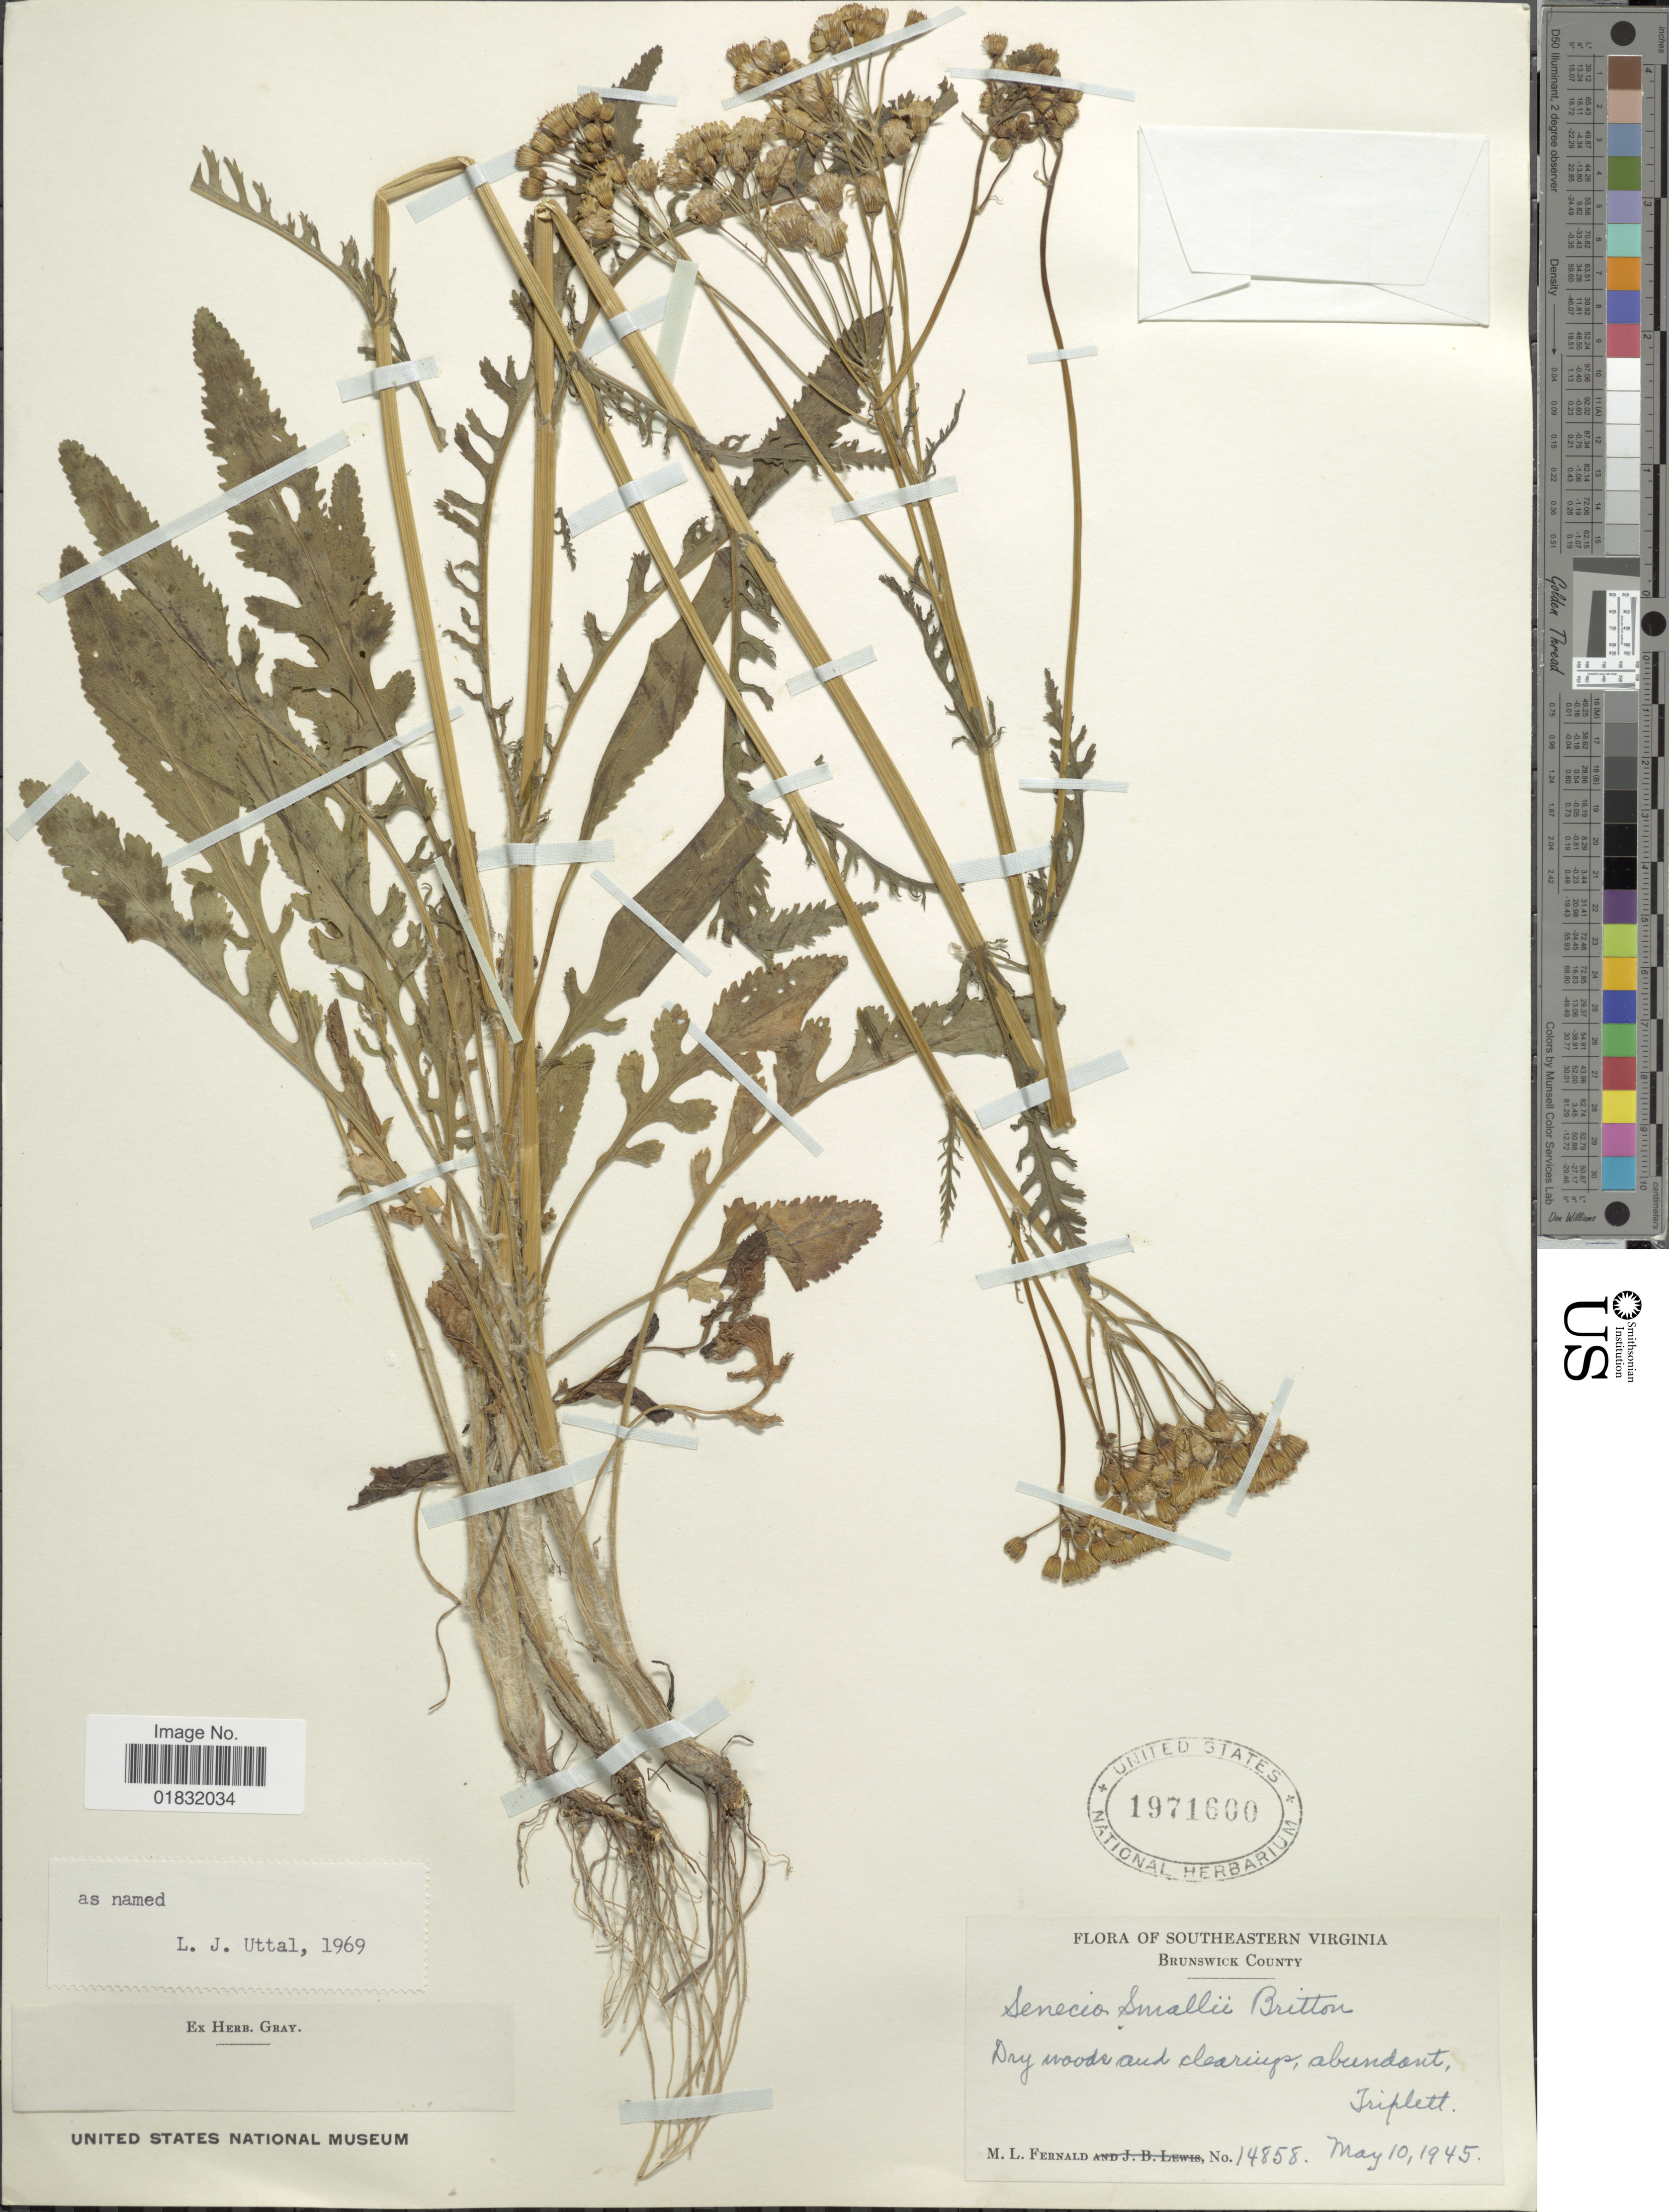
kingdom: Plantae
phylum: Tracheophyta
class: Magnoliopsida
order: Asterales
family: Asteraceae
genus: Packera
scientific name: Packera smallii Britton comb ined.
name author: Britton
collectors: M. L. Fernald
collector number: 14858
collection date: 1945-05-10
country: United States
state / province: Virginia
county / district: Brunswick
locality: Southeastern Virginia, Brunswick County, Dry woodland and clearings, abundant, Triplett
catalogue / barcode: US 1971600